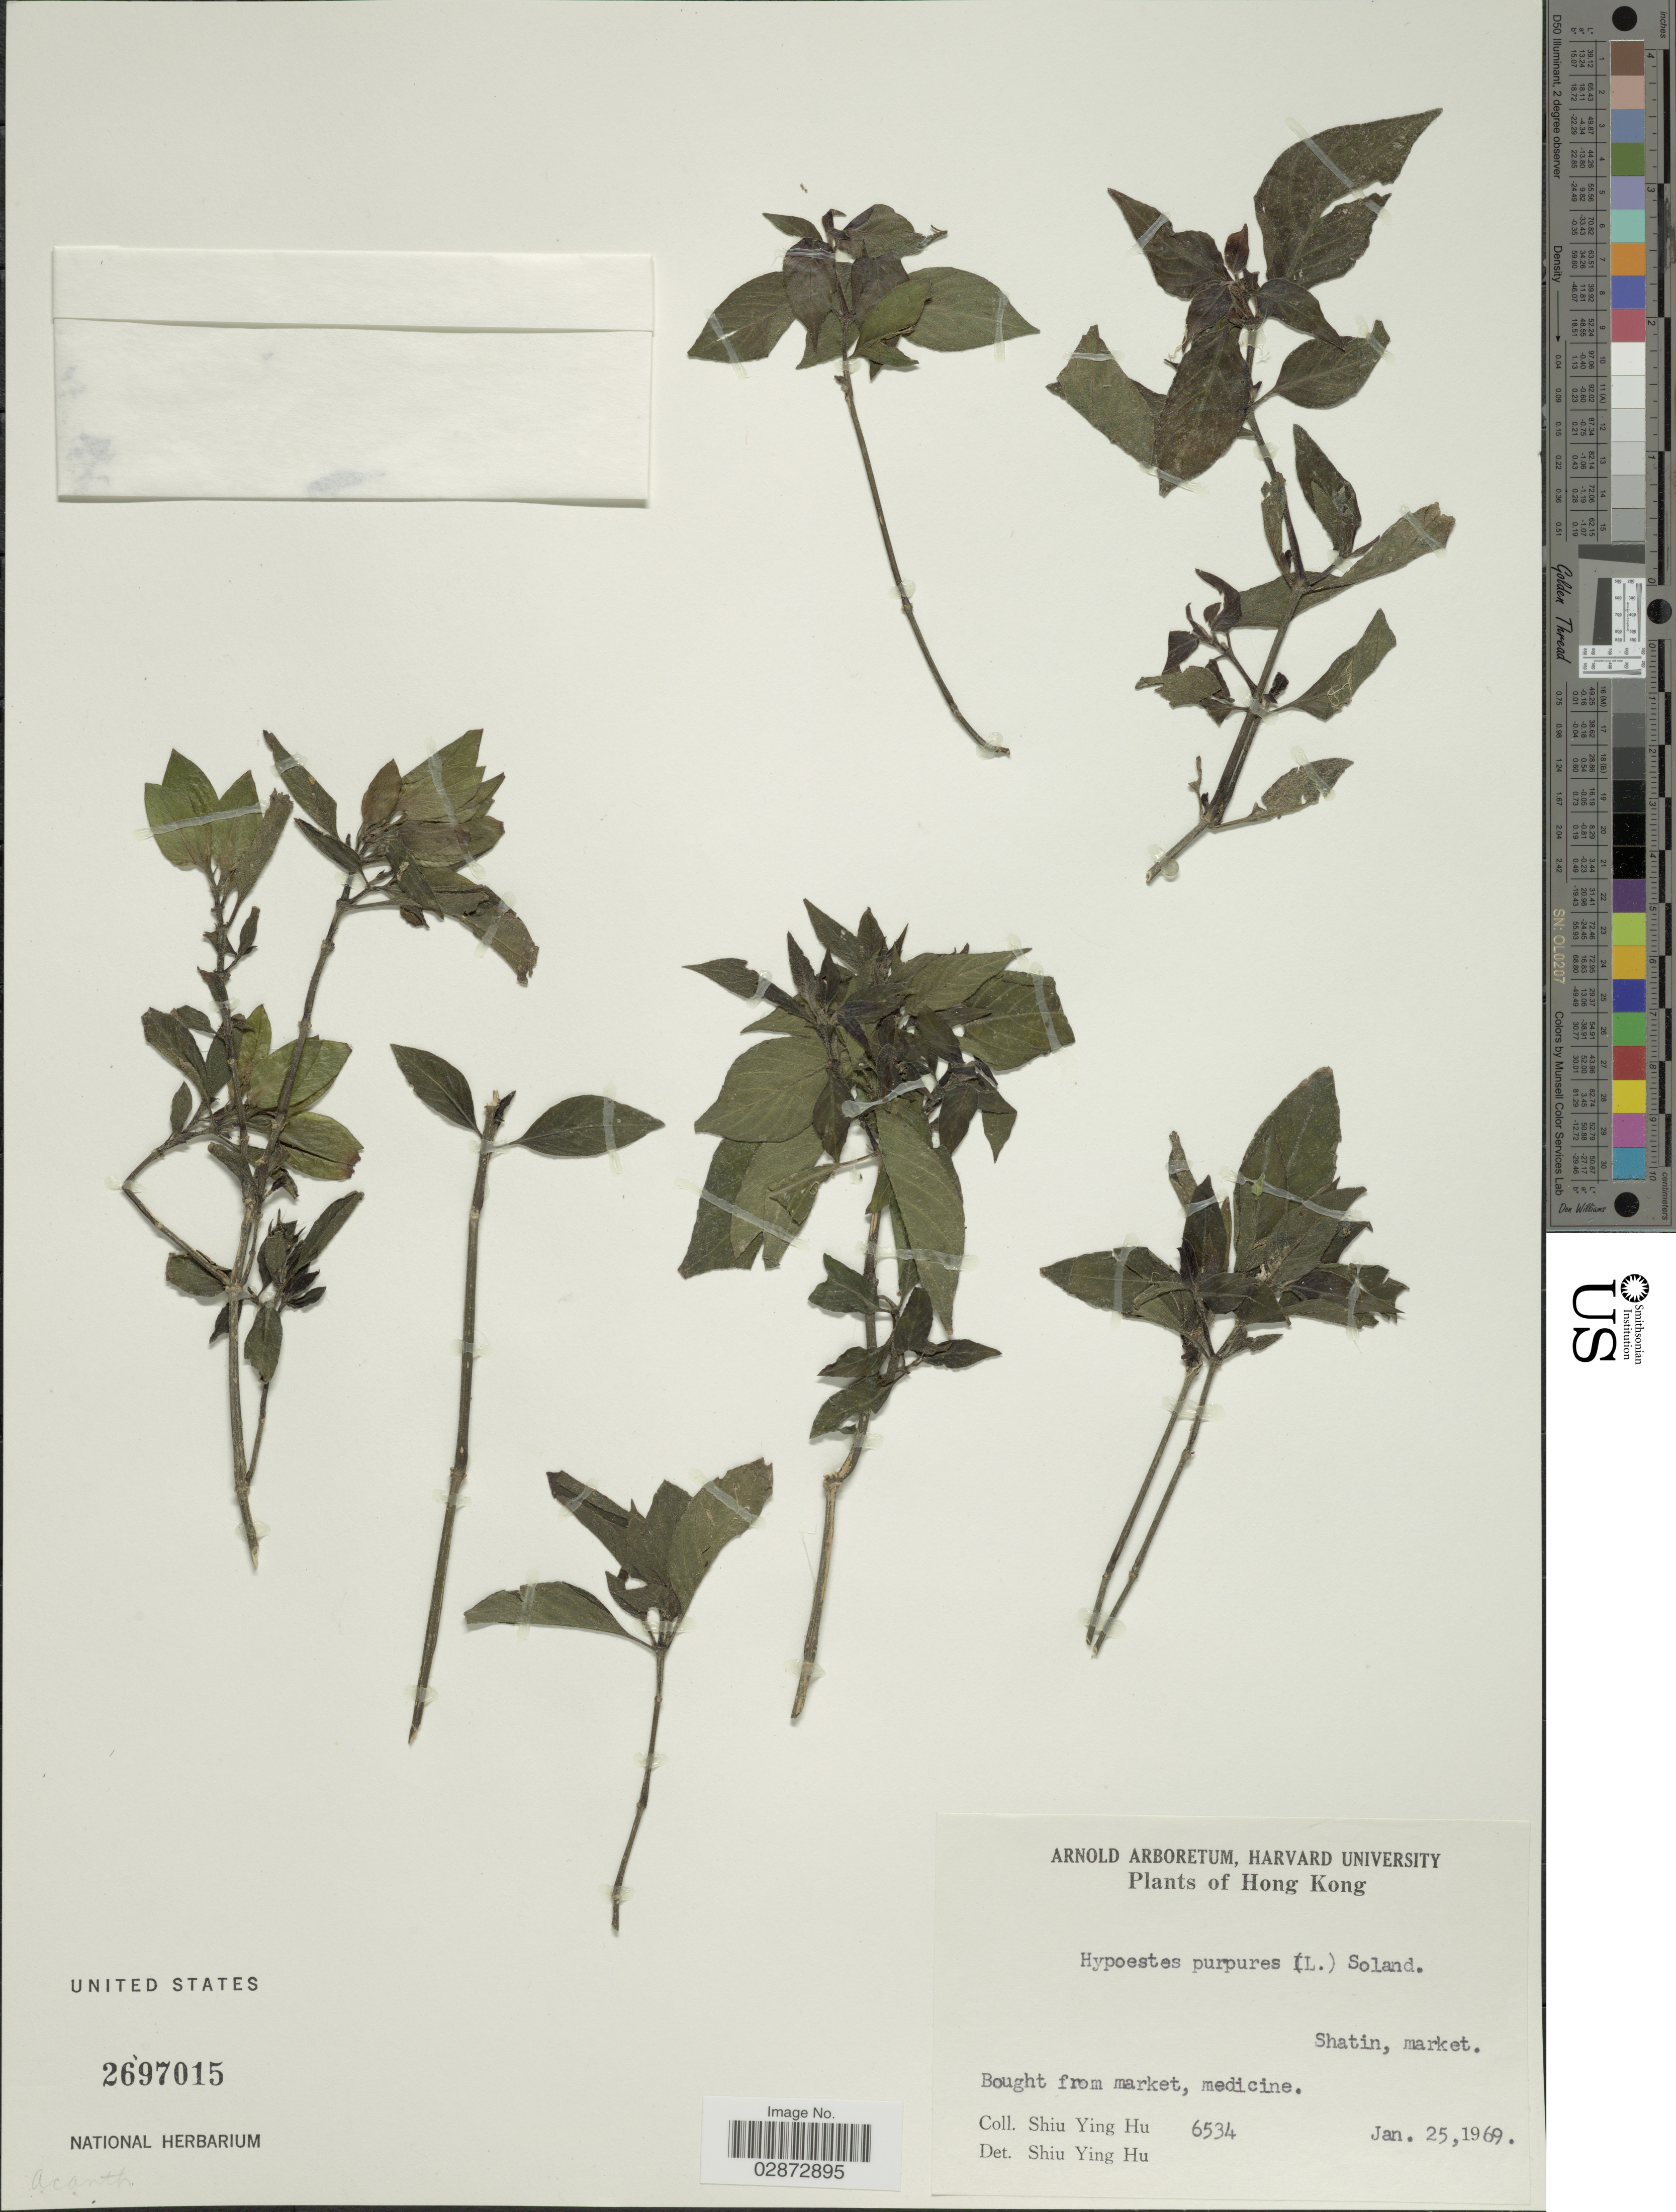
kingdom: Plantae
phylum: Tracheophyta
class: Magnoliopsida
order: Lamiales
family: Acanthaceae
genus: Hypoestes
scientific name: Hypoestes purpurea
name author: R. Br.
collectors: S. Y. Hu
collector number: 6534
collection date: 1969-01-25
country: China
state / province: Hong Kong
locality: Shatin, market.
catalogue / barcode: US 2697015